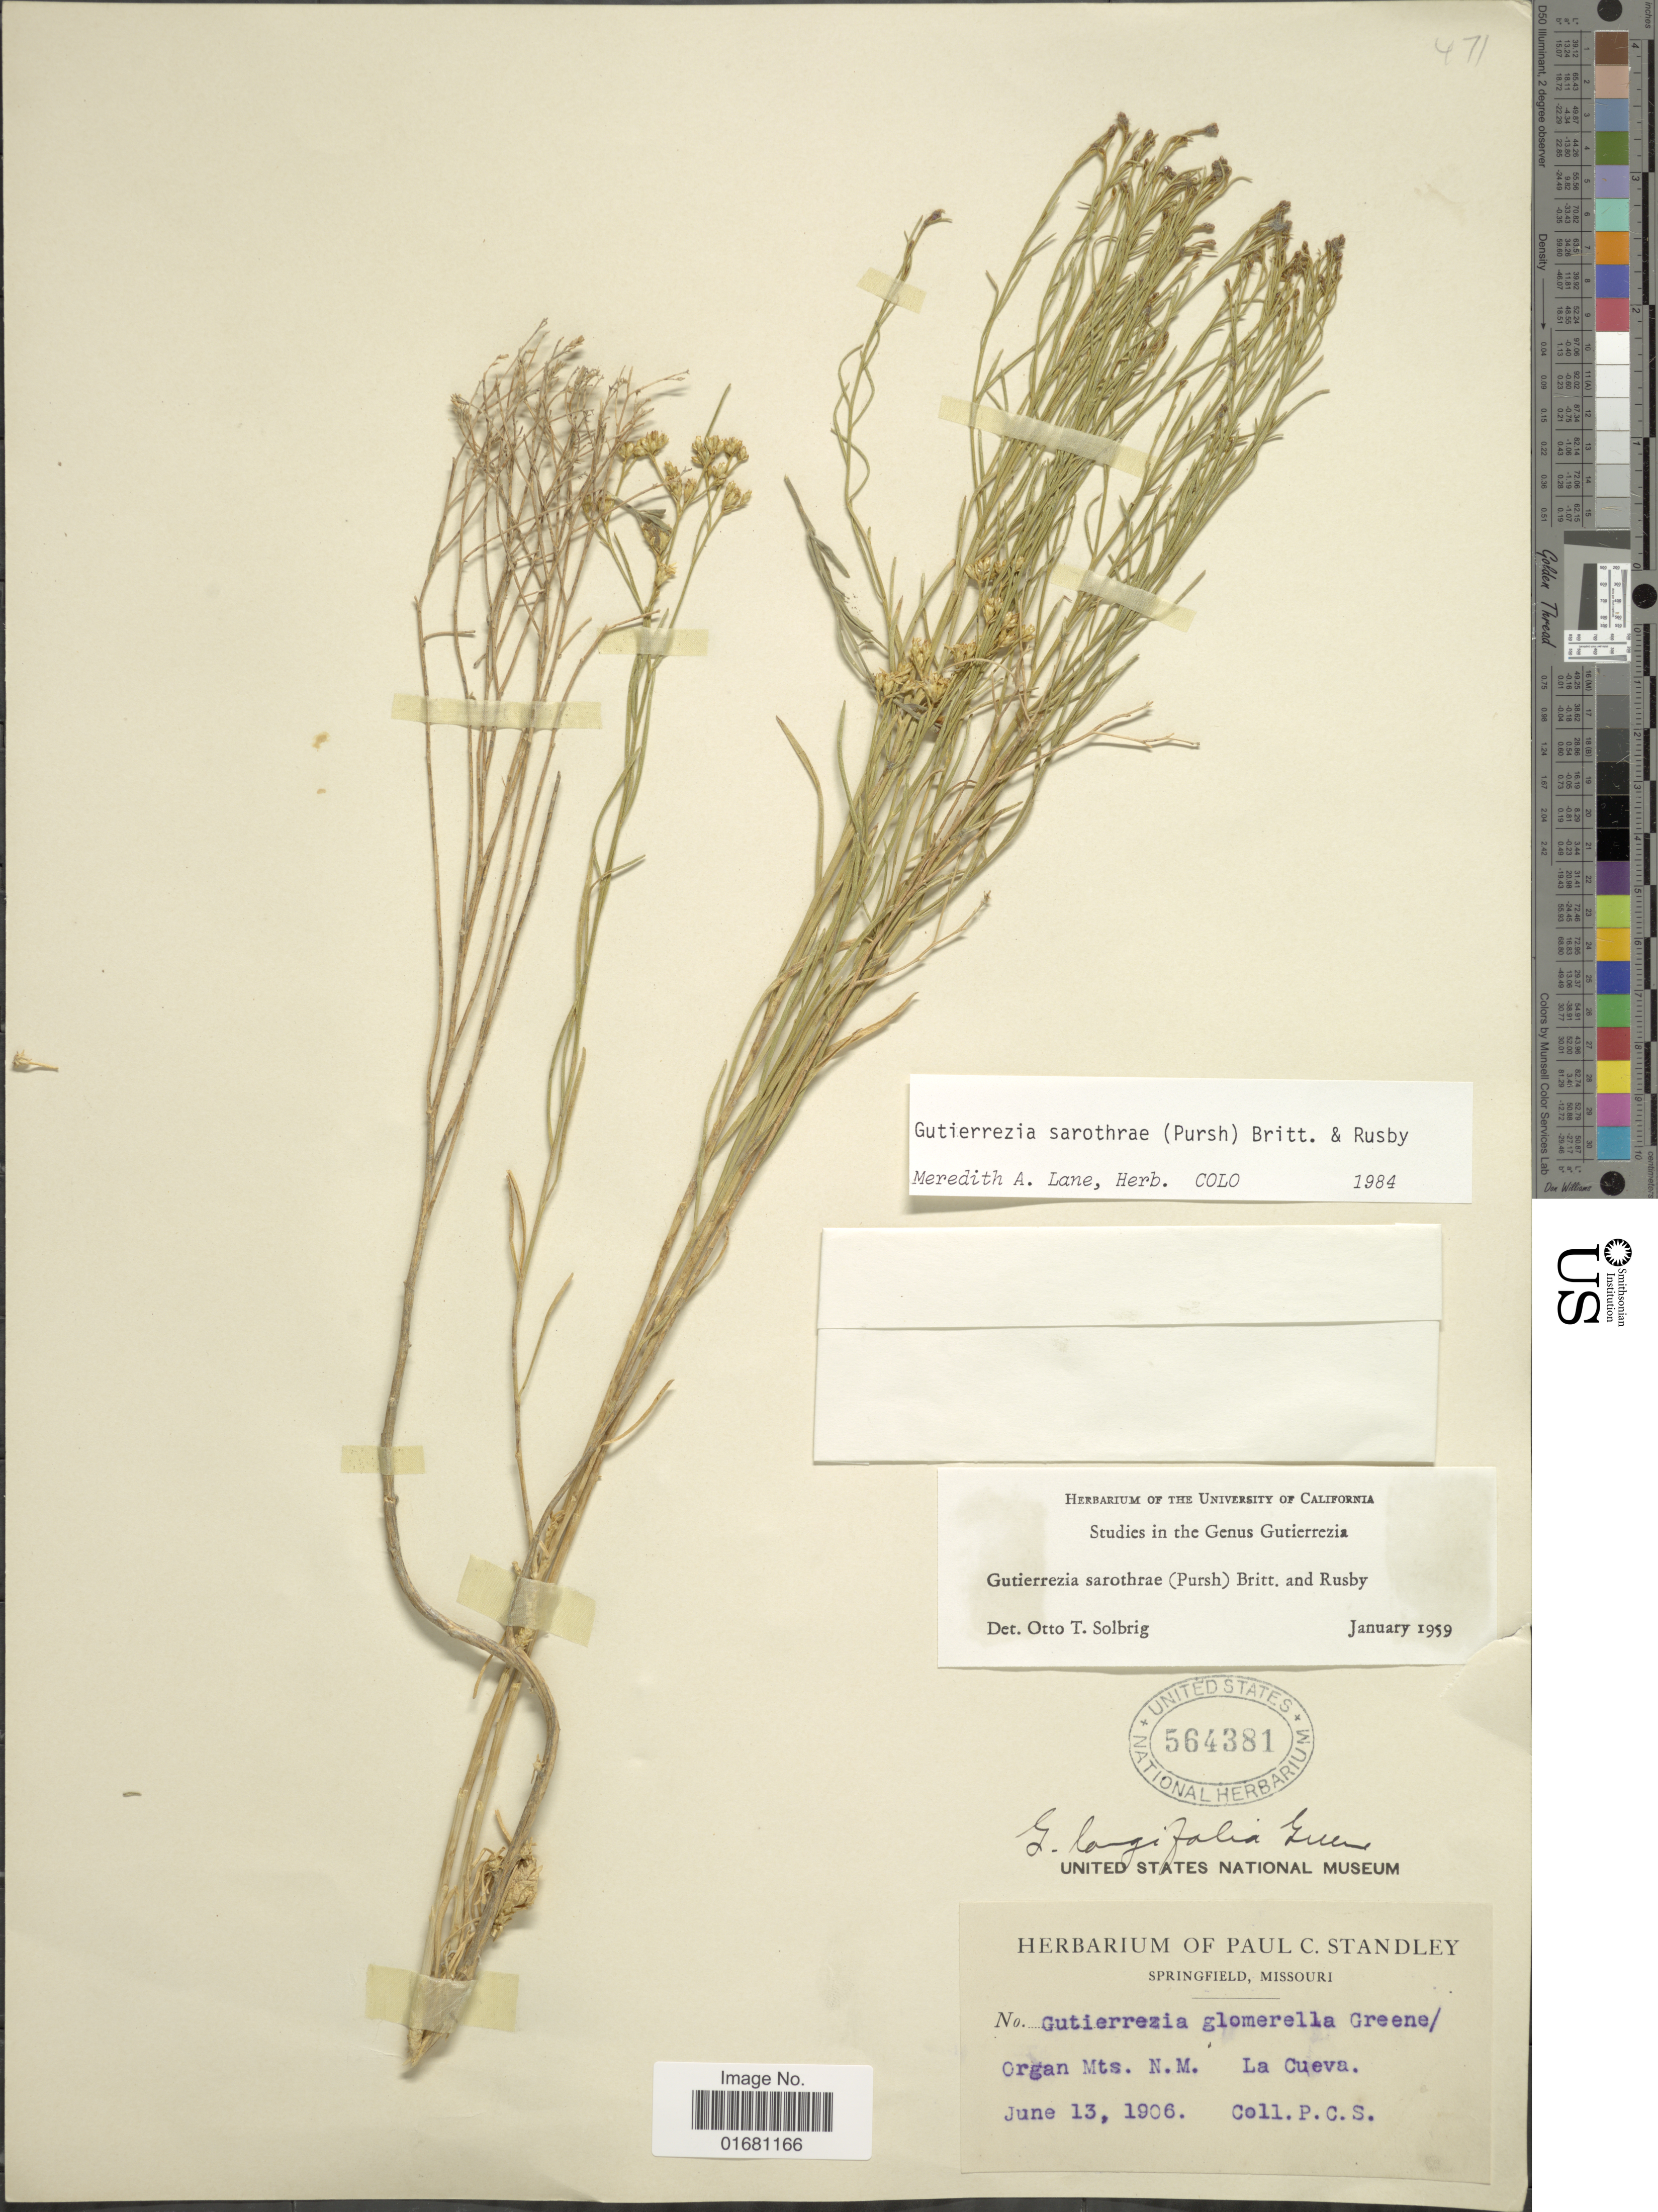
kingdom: Plantae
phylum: Tracheophyta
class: Magnoliopsida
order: Asterales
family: Asteraceae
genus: Gutierrezia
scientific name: Gutierrezia sarothrae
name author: (Pursh) Britton & Rusby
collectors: P. C. Standley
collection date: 1906-06-13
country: United States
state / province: New Mexico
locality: Organ Mts., La Cueva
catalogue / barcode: US 564381